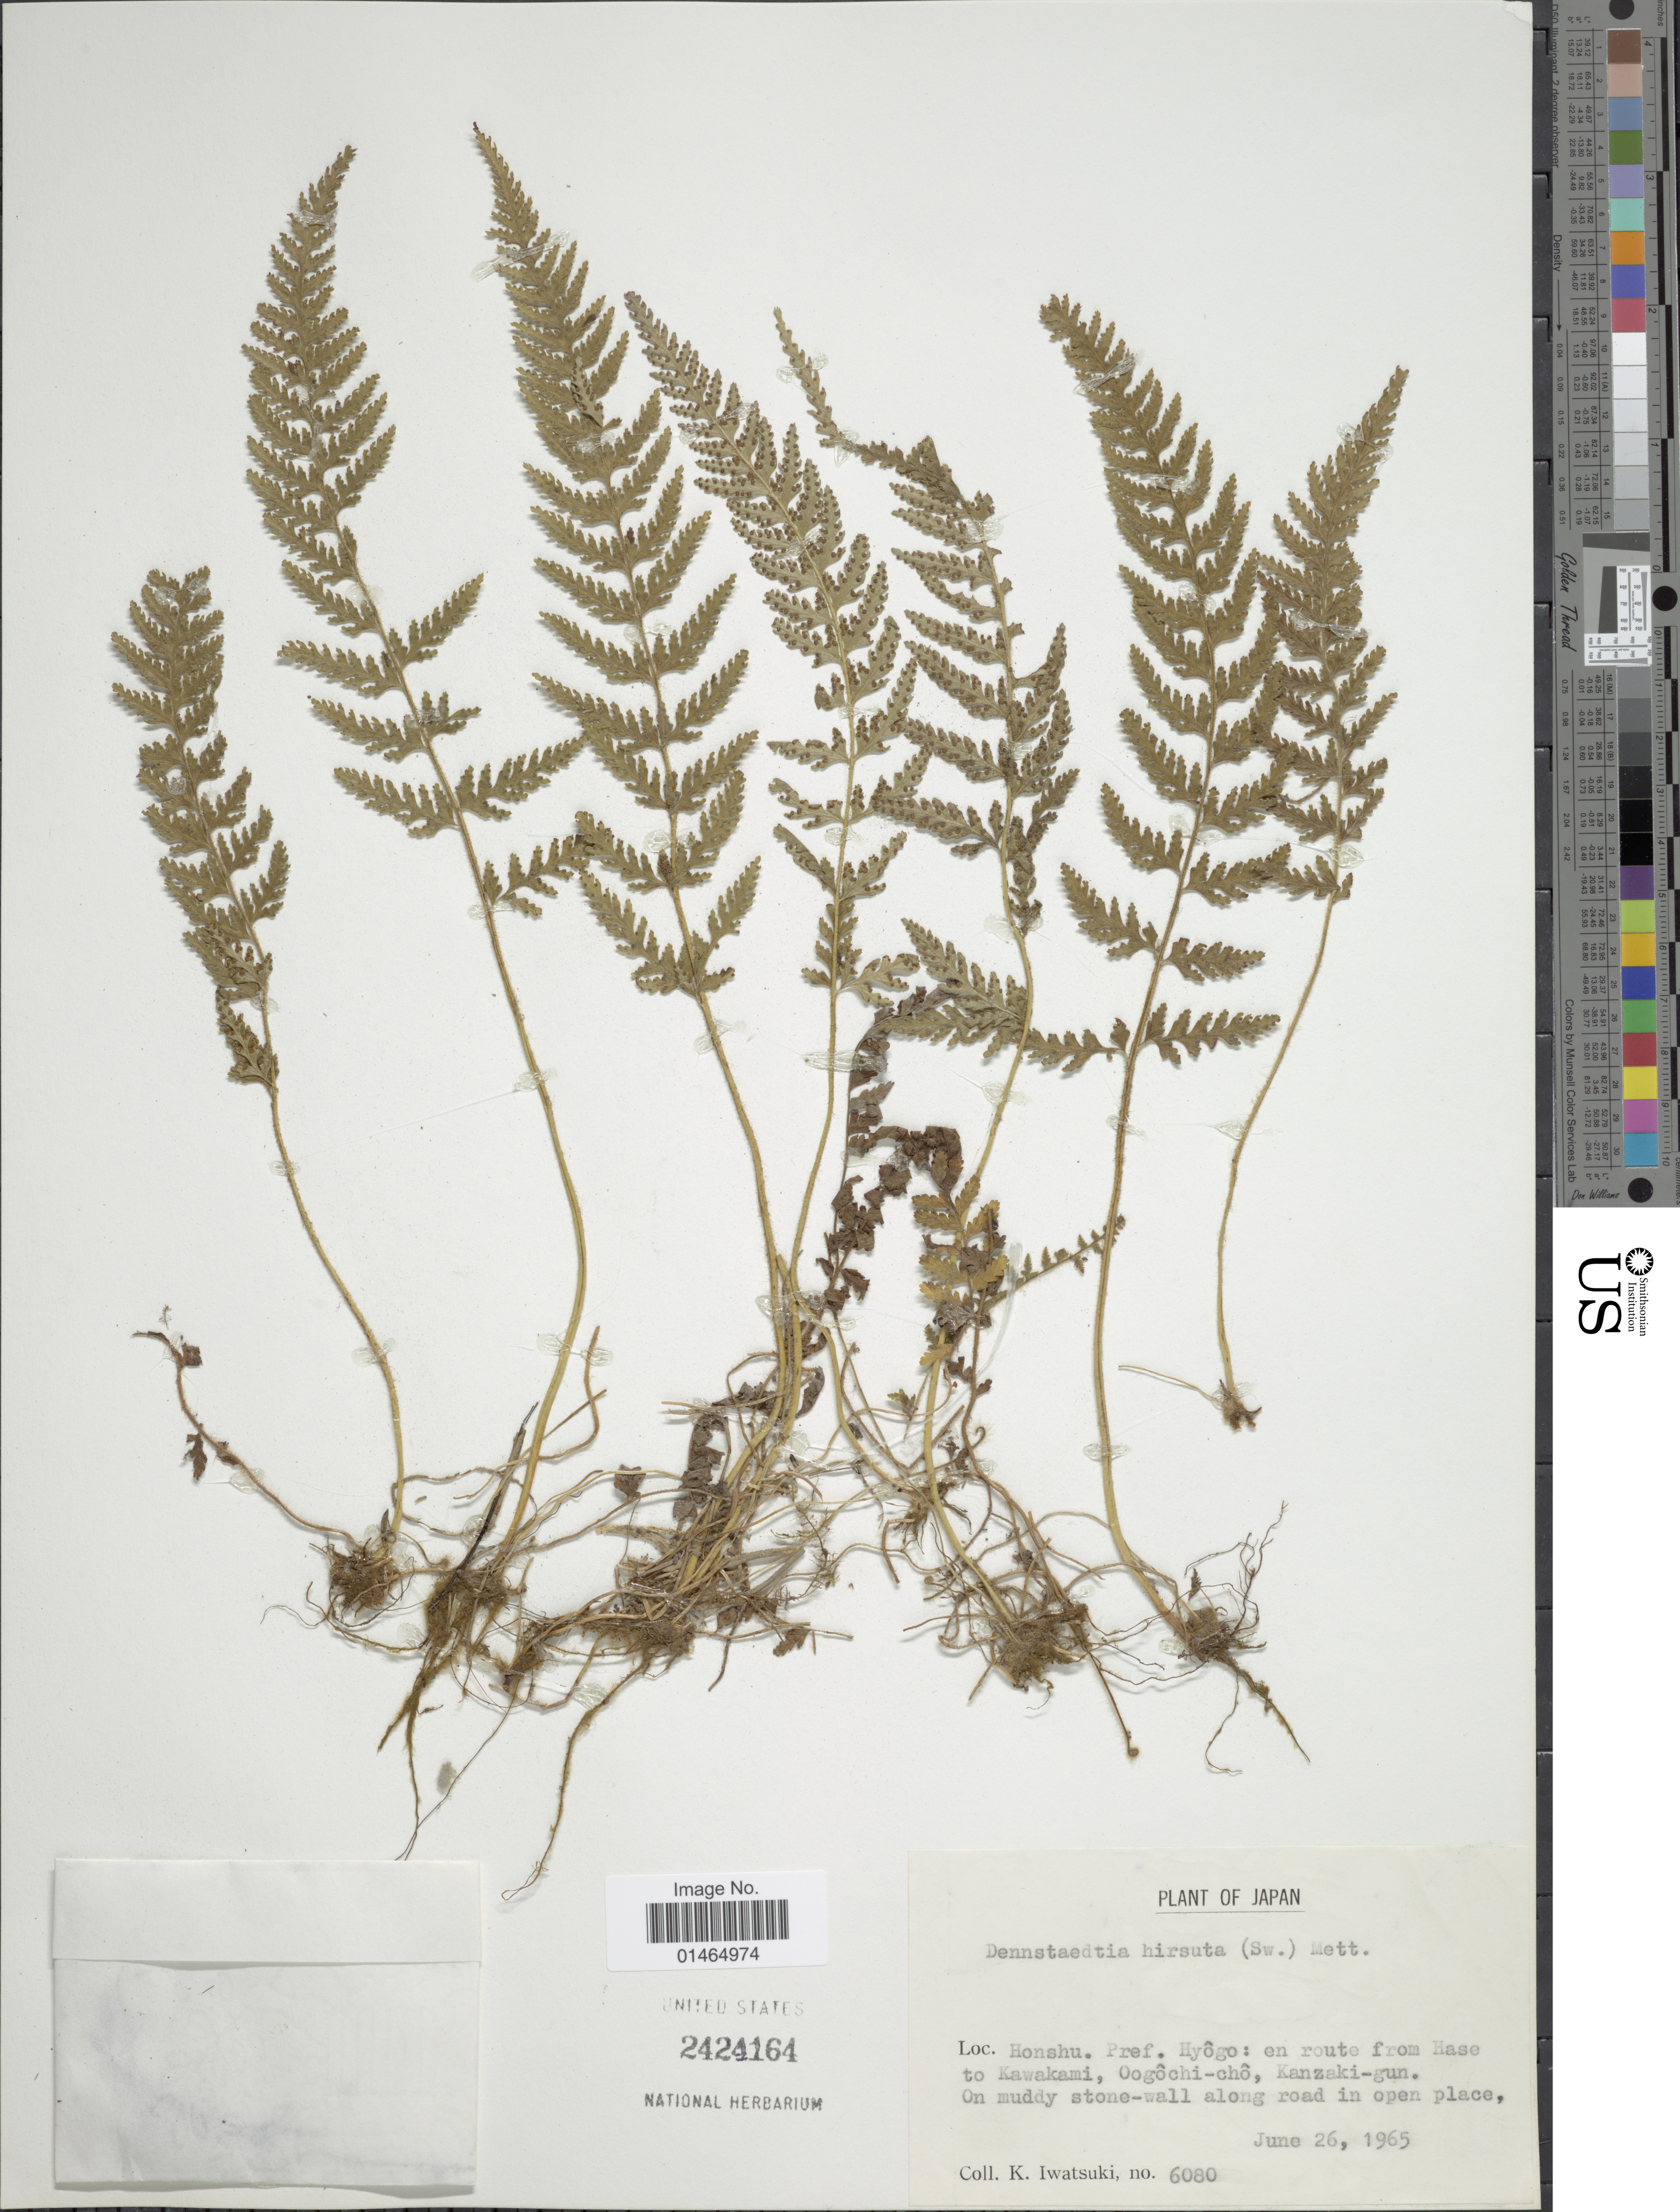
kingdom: Plantae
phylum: Tracheophyta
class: Polypodiopsida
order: Polypodiales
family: Dennstaedtiaceae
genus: Dennstaedtia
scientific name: Dennstaedtia hirsuta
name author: (Sw.) Mett. ex Miq.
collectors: K. Iwatsuki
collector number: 6080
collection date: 1965-06-26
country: Japan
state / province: Hyogo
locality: Honshu. Pref. Hyôgo: en route from Hase to Kawakami, Oogôchi-chô, Kanzaki-gun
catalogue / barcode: US 2424164